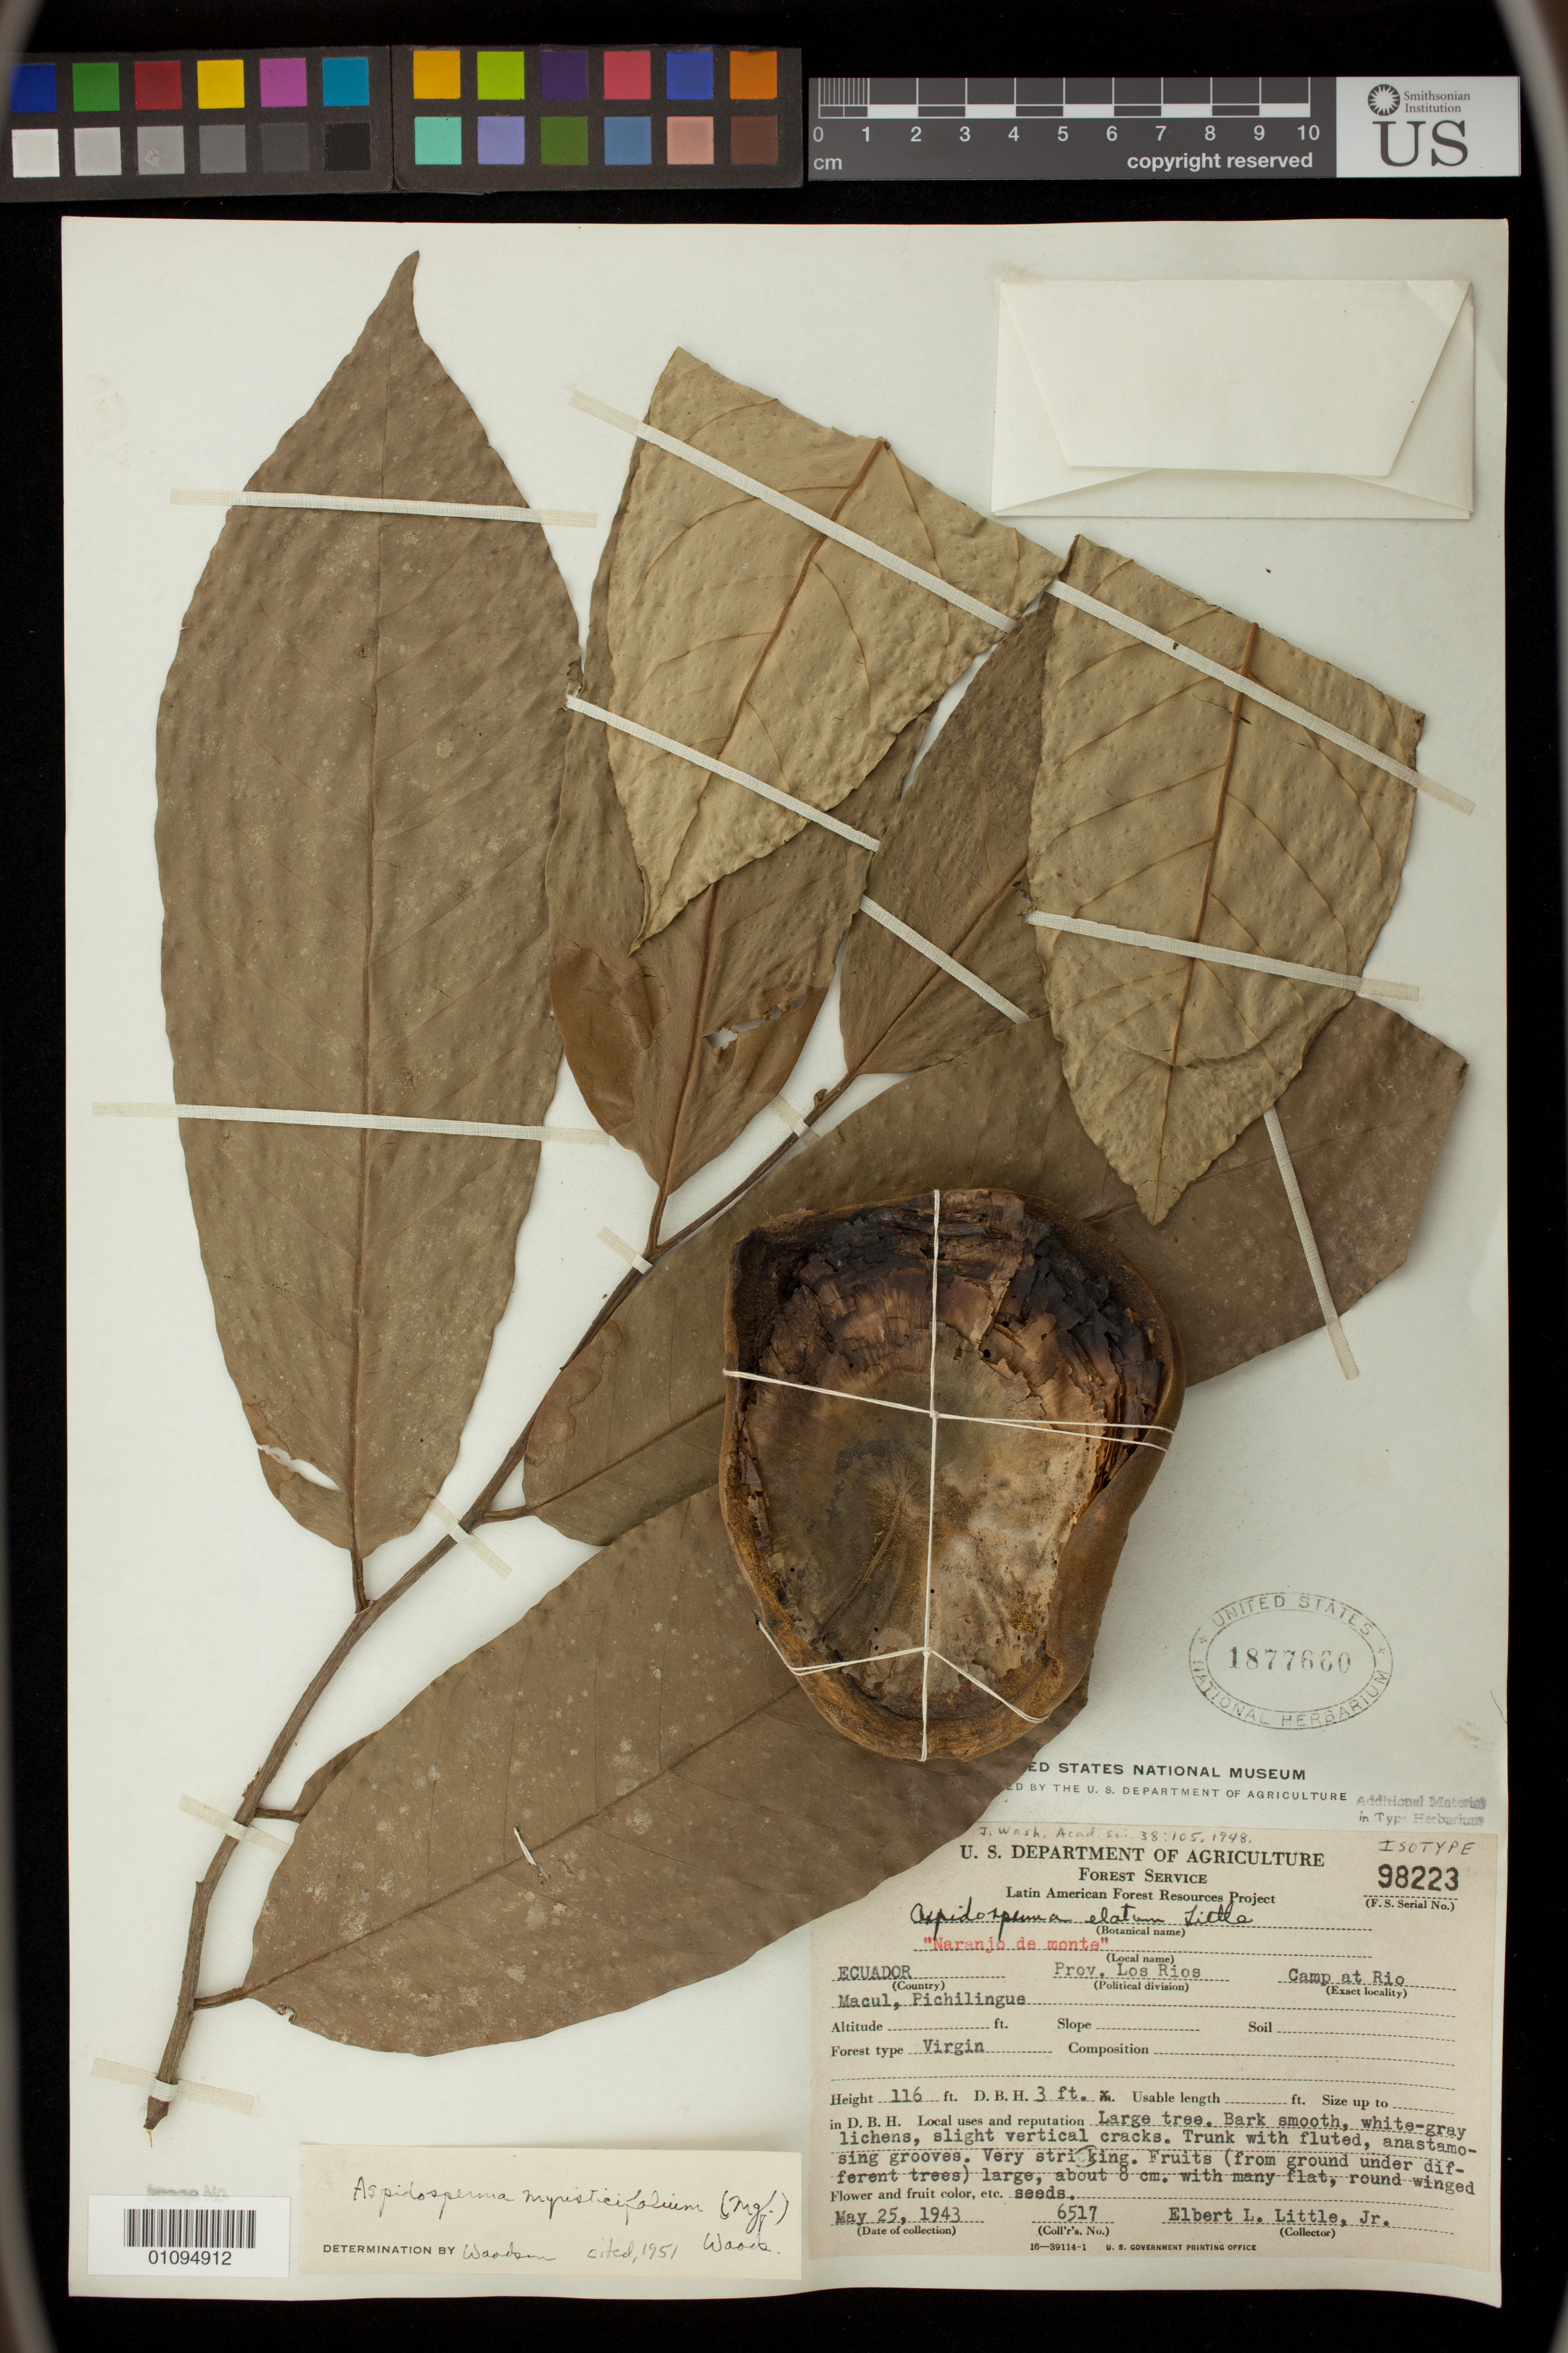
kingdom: Plantae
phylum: Tracheophyta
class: Magnoliopsida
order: Gentianales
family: Apocynaceae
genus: Aspidosperma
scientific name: Aspidosperma elatum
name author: Little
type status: Isotype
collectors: E. L. Little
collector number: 6517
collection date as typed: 25 May 1943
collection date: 1943-05-25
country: Ecuador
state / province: Los Ríos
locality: Pichilingue on Rio Macul.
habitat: Virgin forest.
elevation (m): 45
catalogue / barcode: US 1877660